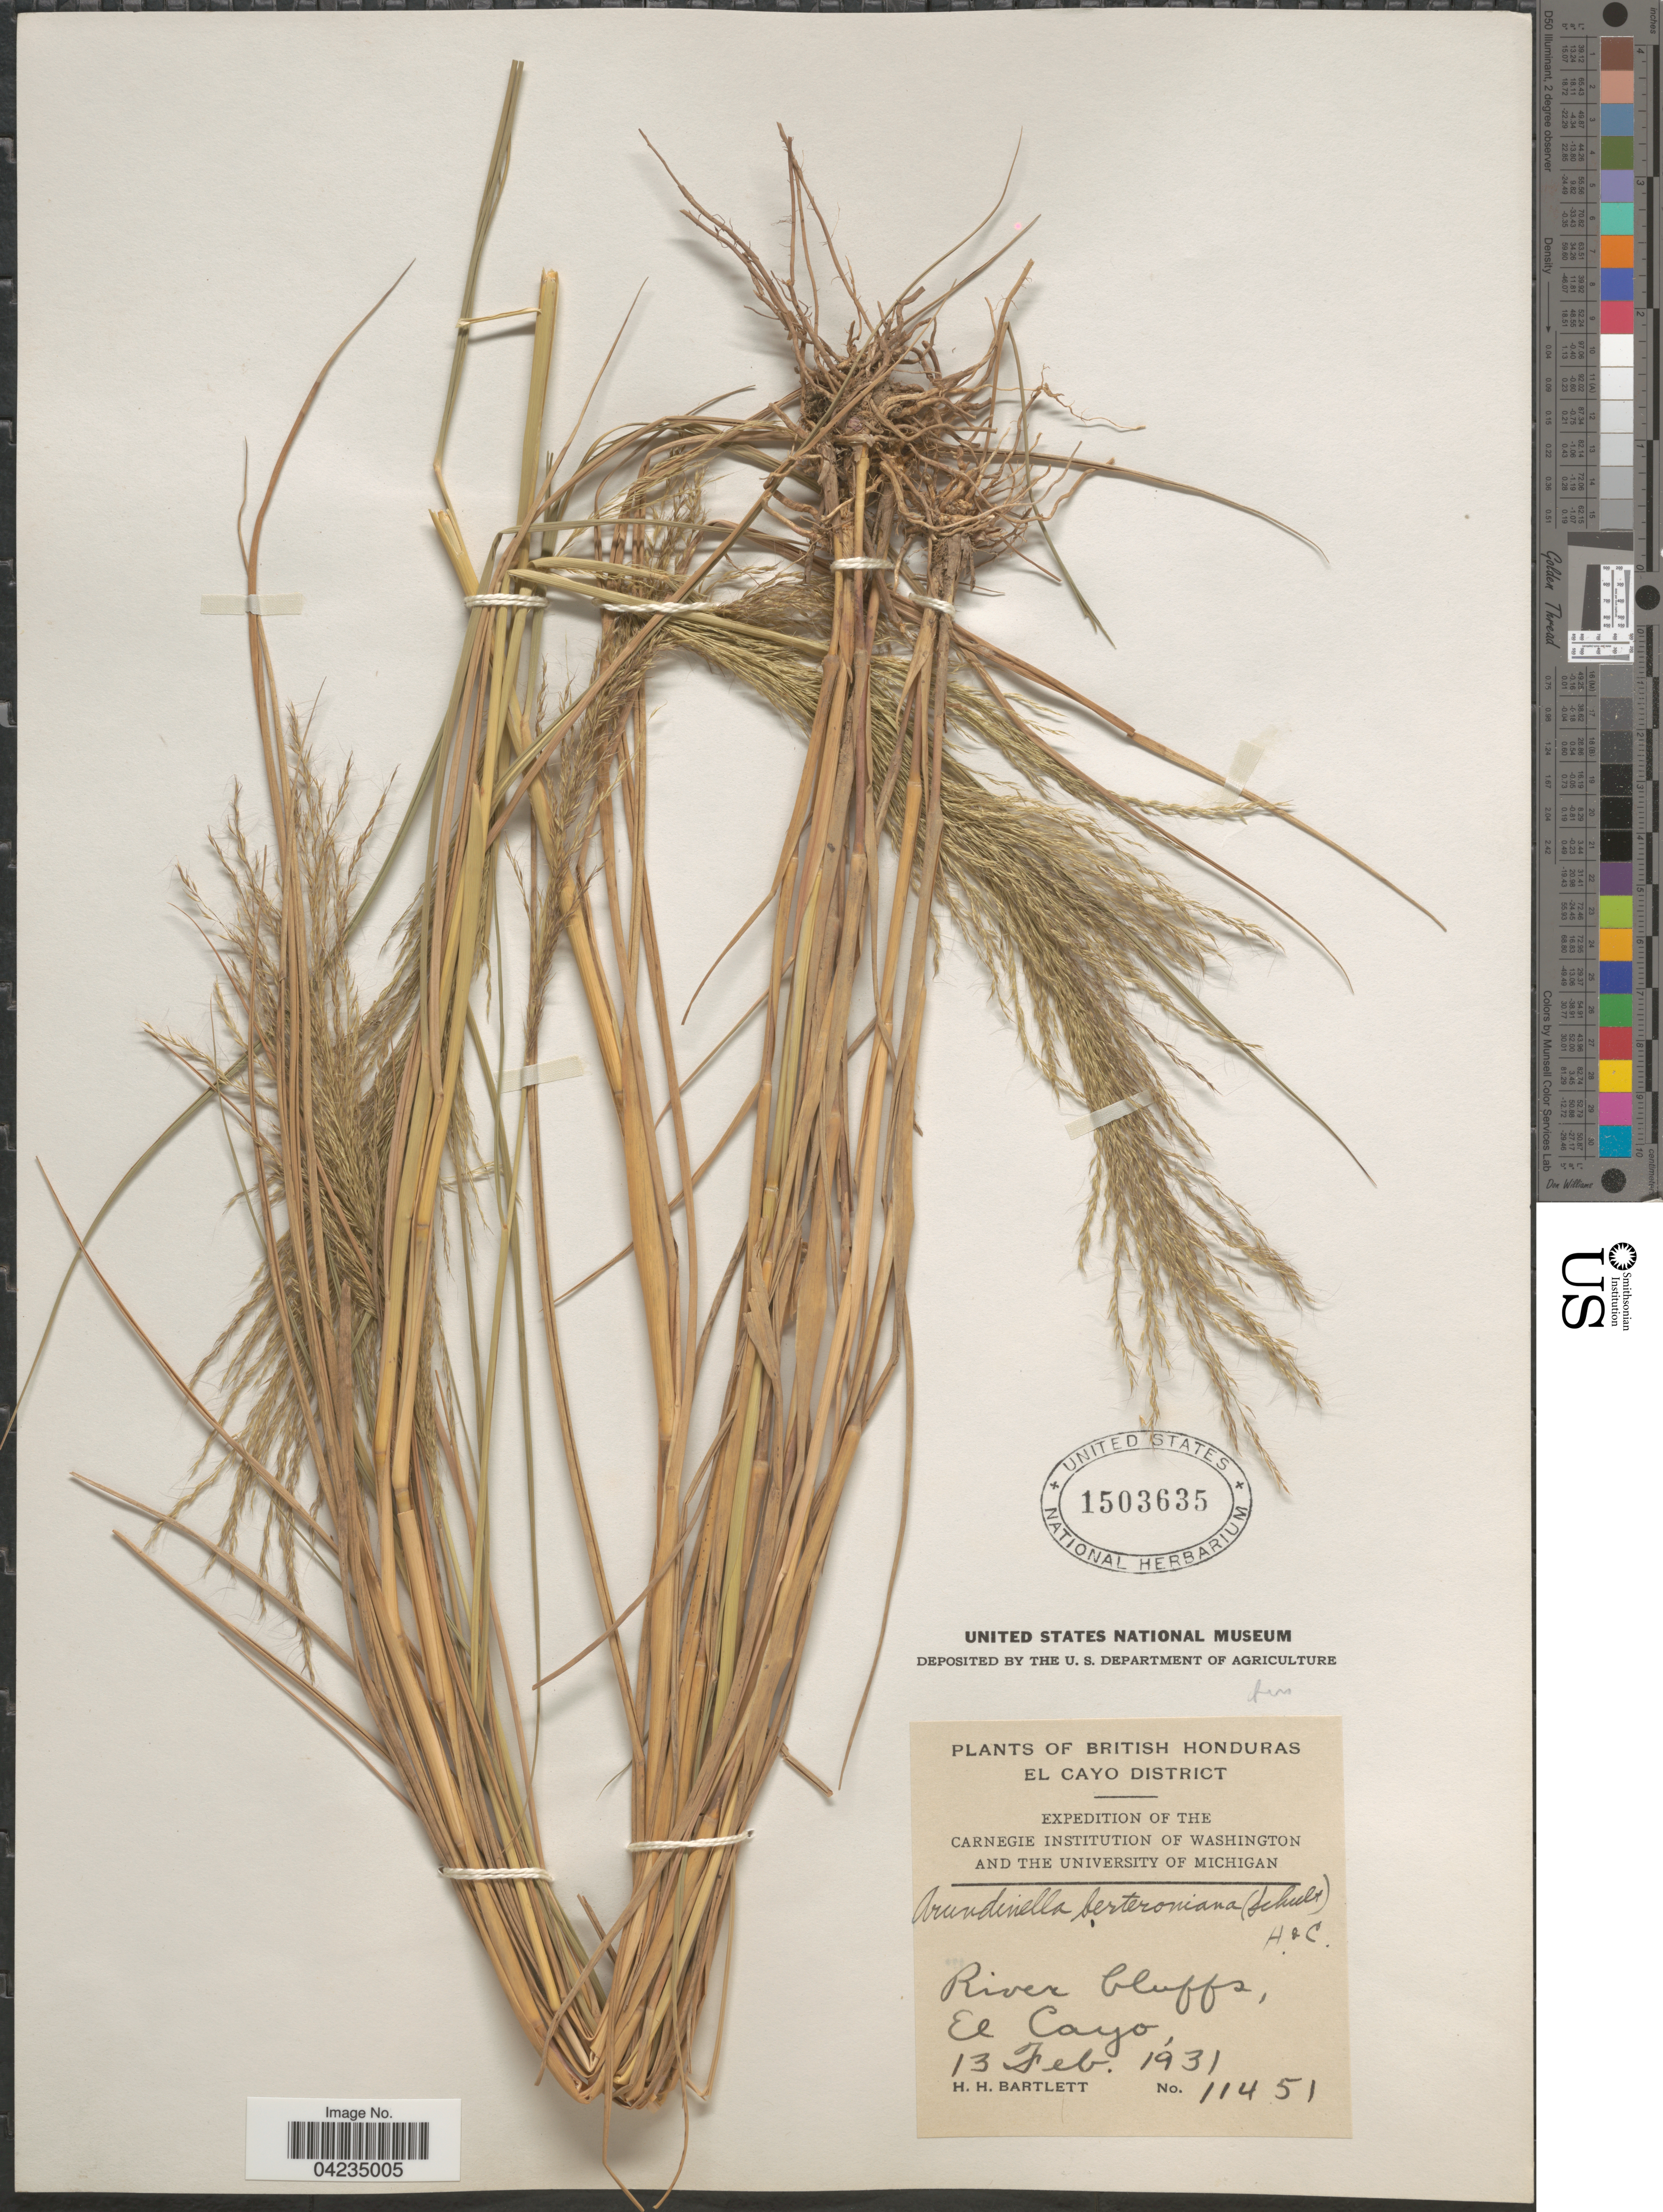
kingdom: Plantae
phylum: Tracheophyta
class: Liliopsida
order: Poales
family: Poaceae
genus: Arundinella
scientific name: Arundinella berteroniana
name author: (Schult.) Hitchc. & Chase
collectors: H. H. Bartlett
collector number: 11451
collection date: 1931-02-13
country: Belize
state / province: Cayo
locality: British Honduras. El Cayo District. Expedition of the Carnegie Institution of Washington and the University of Michigan. River bluffs, El Cayo.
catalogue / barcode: US 1503635